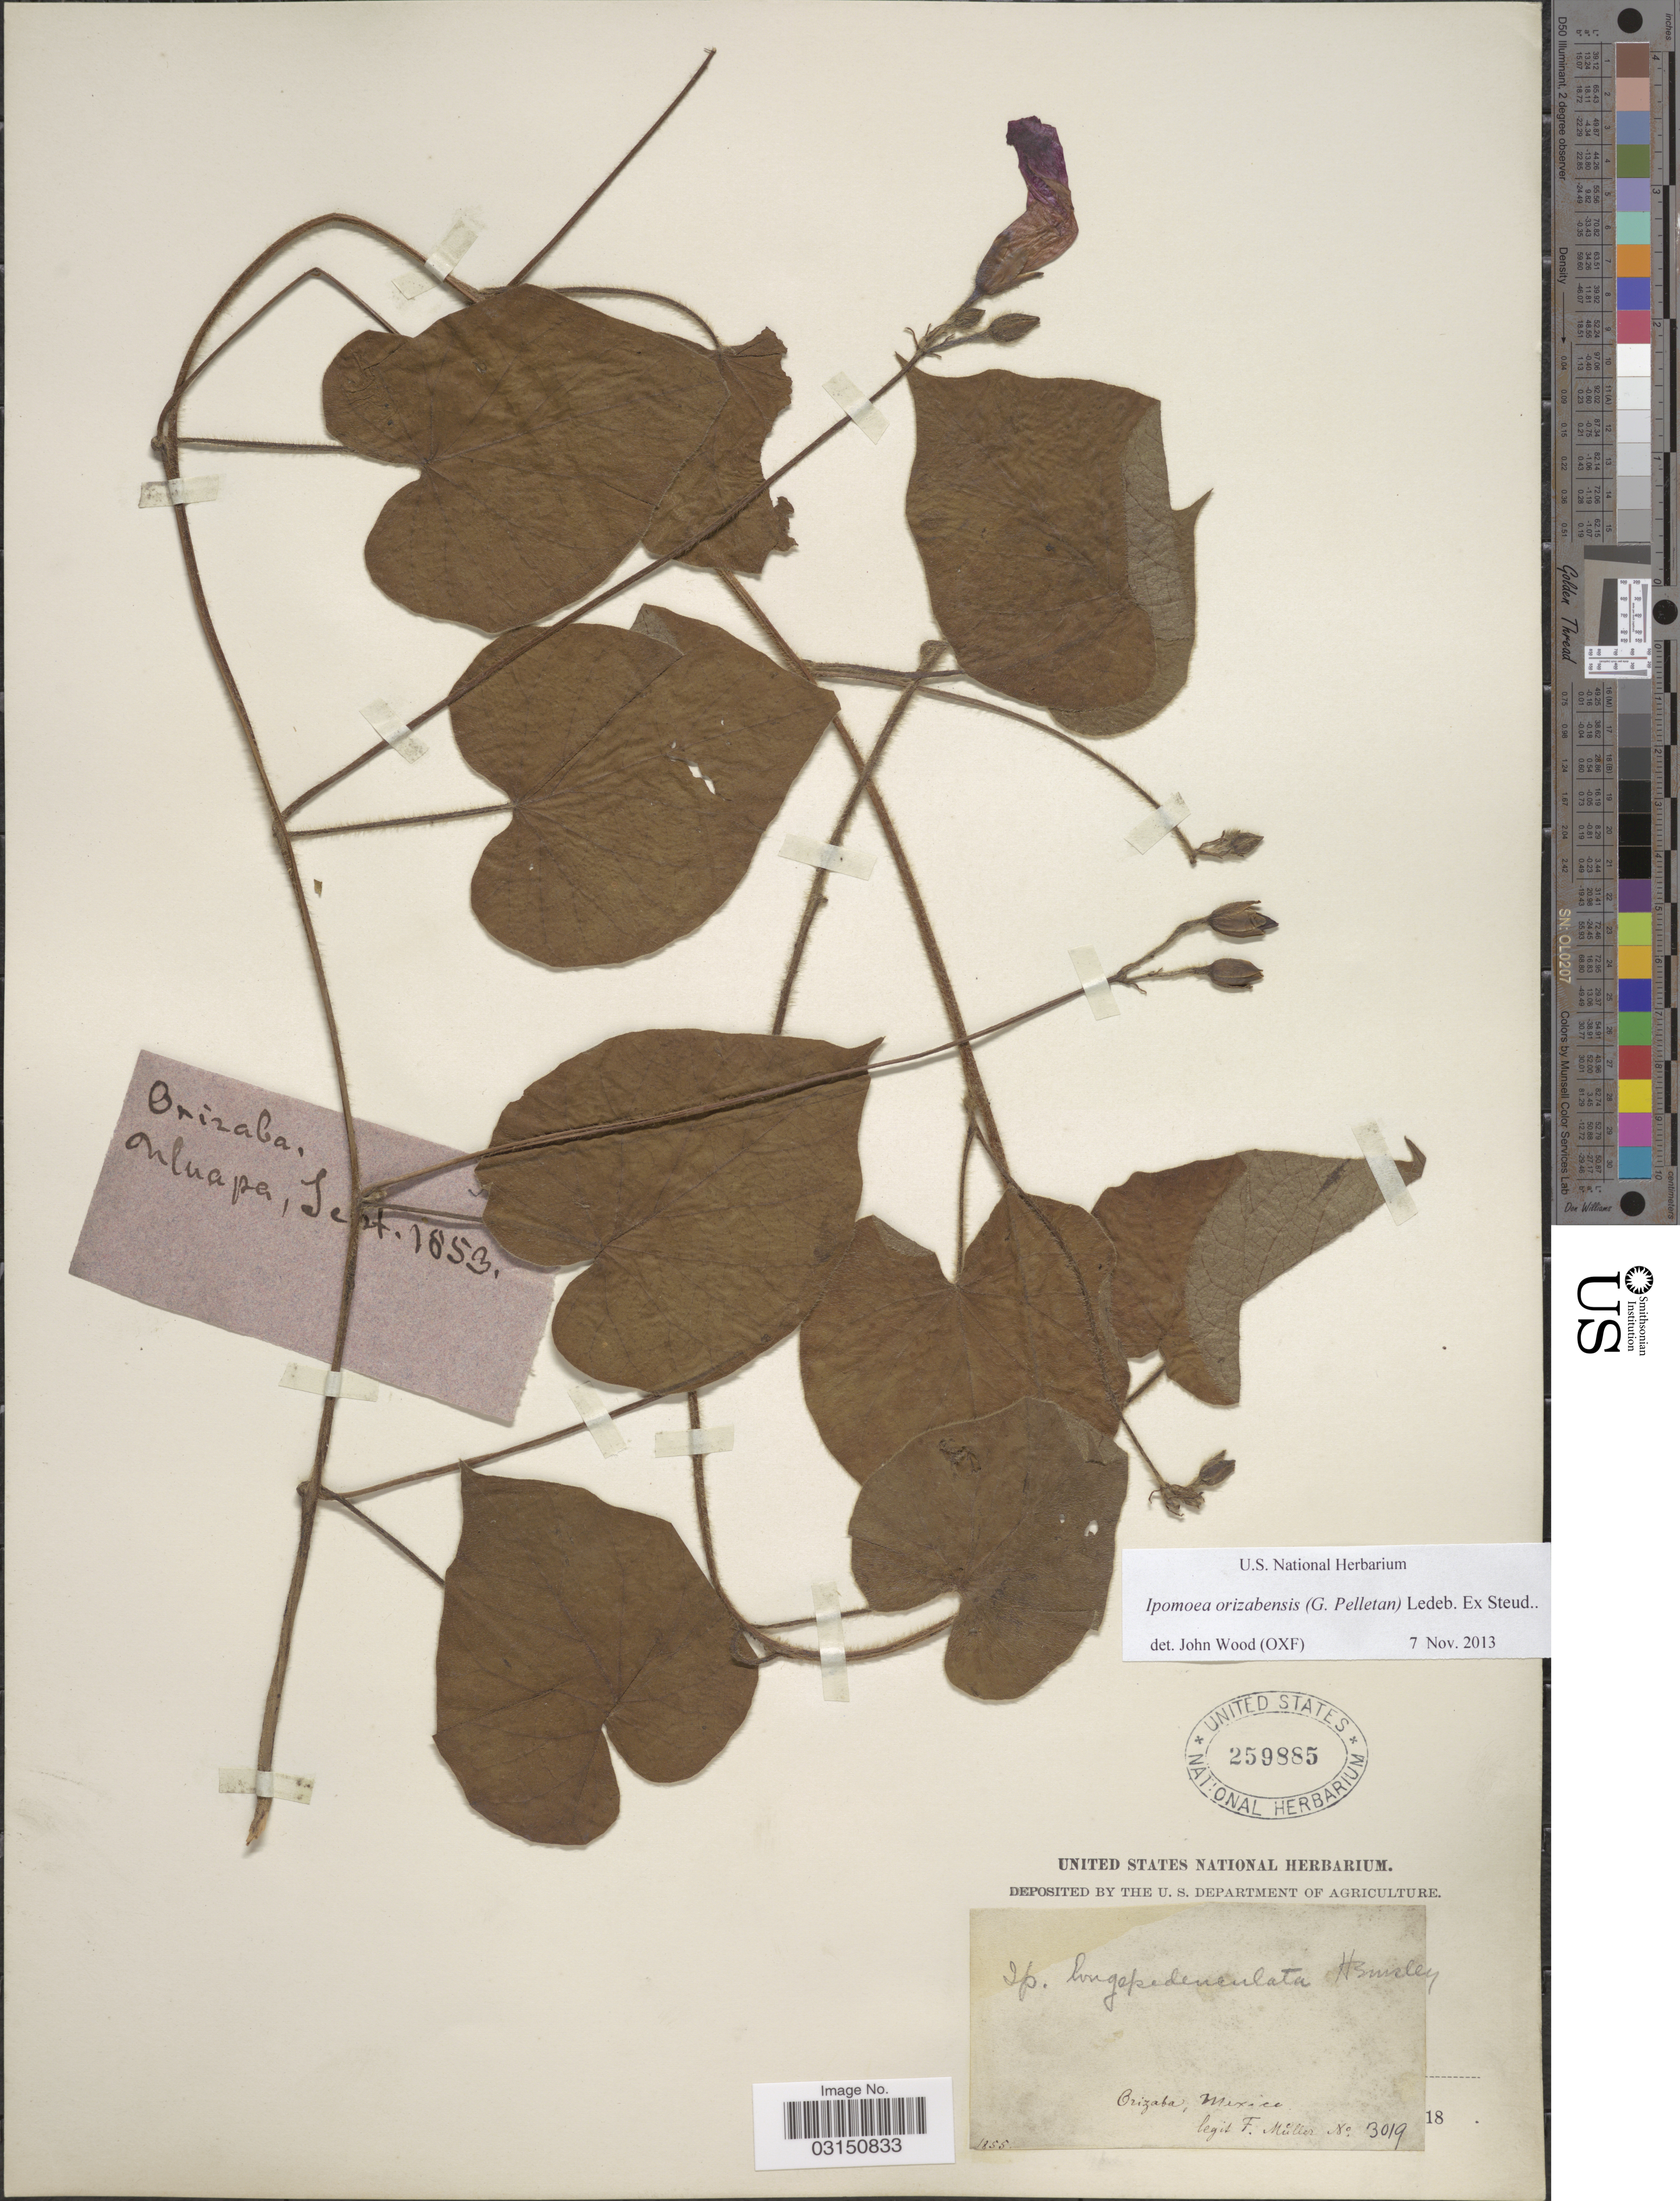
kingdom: Plantae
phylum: Tracheophyta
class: Magnoliopsida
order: Solanales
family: Convolvulaceae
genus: Ipomoea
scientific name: Ipomoea orizabensis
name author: (G. Pelletan) Ledeb. ex Steud.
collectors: F. Müller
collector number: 3019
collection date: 1853-09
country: Mexico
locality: Orizaba. Onluapa [interpreted].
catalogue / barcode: US 259885